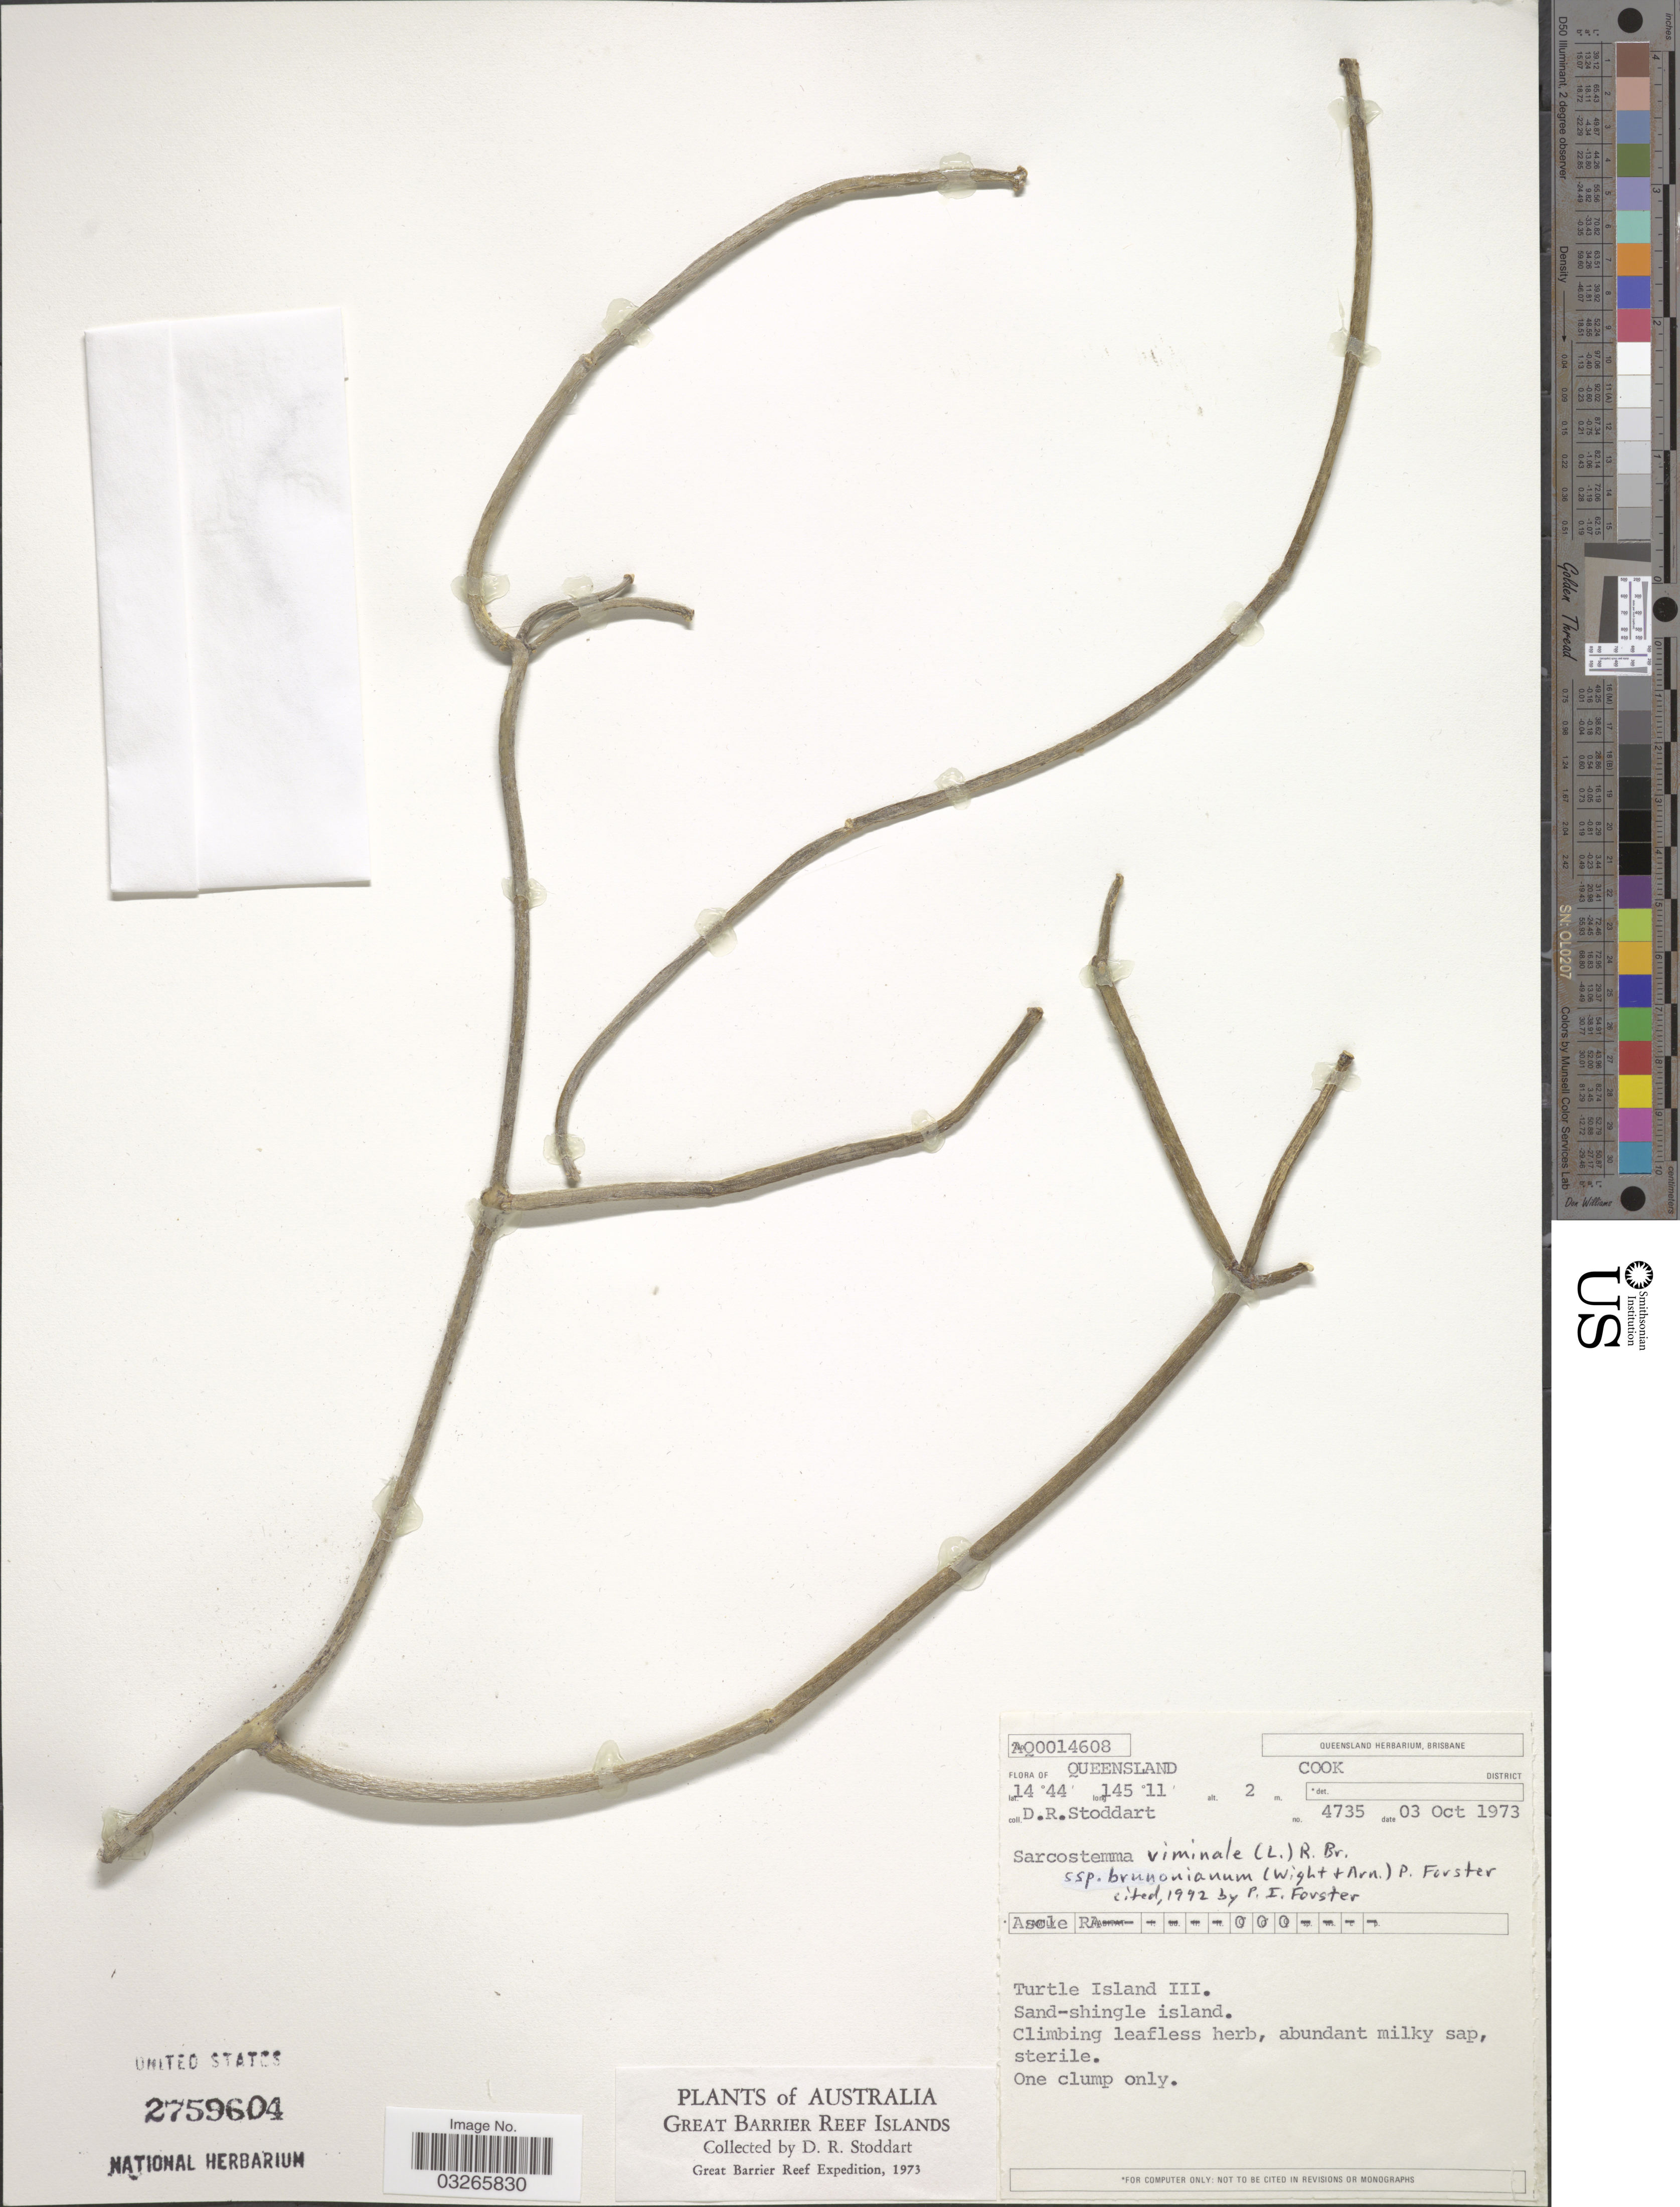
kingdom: Plantae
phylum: Tracheophyta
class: Magnoliopsida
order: Gentianales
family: Apocynaceae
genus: Sarcostemma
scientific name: Sarcostemma viminale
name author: (Linn) R. Br.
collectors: D. R. Stoddart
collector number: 4735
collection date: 1973-10-03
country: Australia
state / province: Queensland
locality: Great Barrier Reef Islands. Cook District. Turtle Island III. Sand-shingle island.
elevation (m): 2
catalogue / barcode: US 2759604